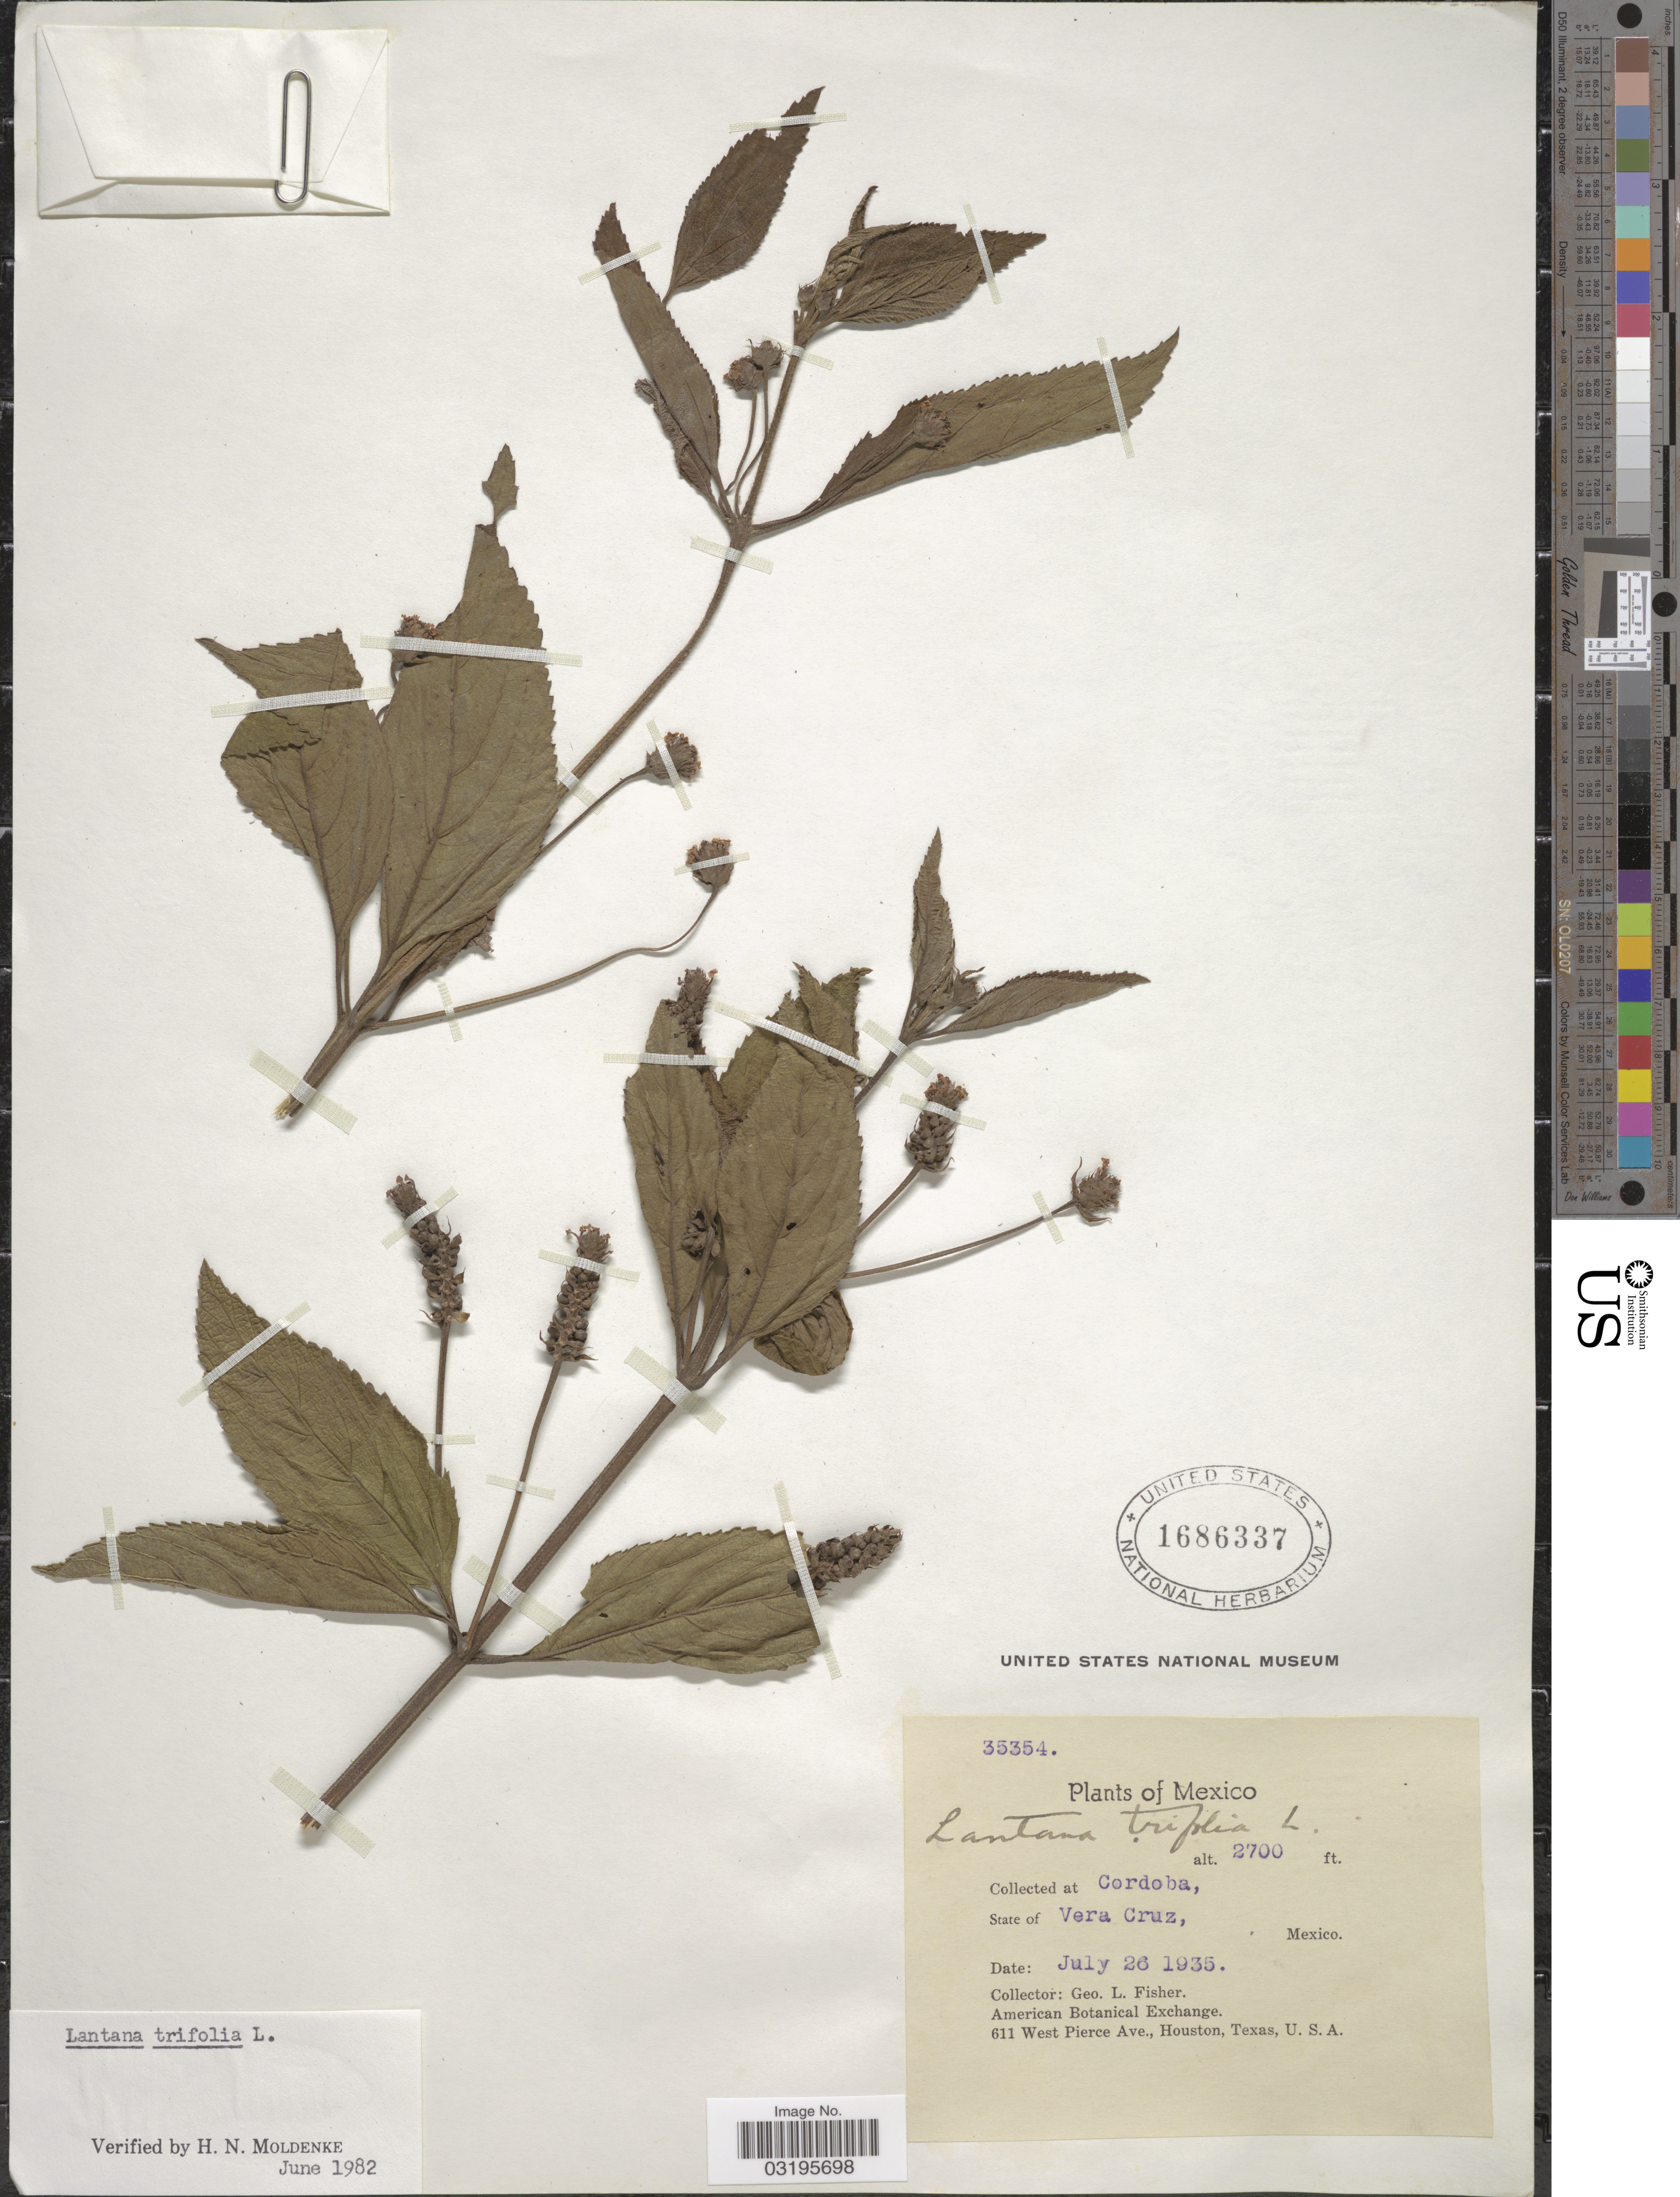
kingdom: Plantae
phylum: Tracheophyta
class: Magnoliopsida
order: Lamiales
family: Verbenaceae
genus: Lantana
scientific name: Lantana trifolia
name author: L.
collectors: G. L. Fisher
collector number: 35354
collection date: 1935-07-26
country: Mexico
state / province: Veracruz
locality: At Cordoba, State of Vera Cruz.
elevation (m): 823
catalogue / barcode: US 1686337